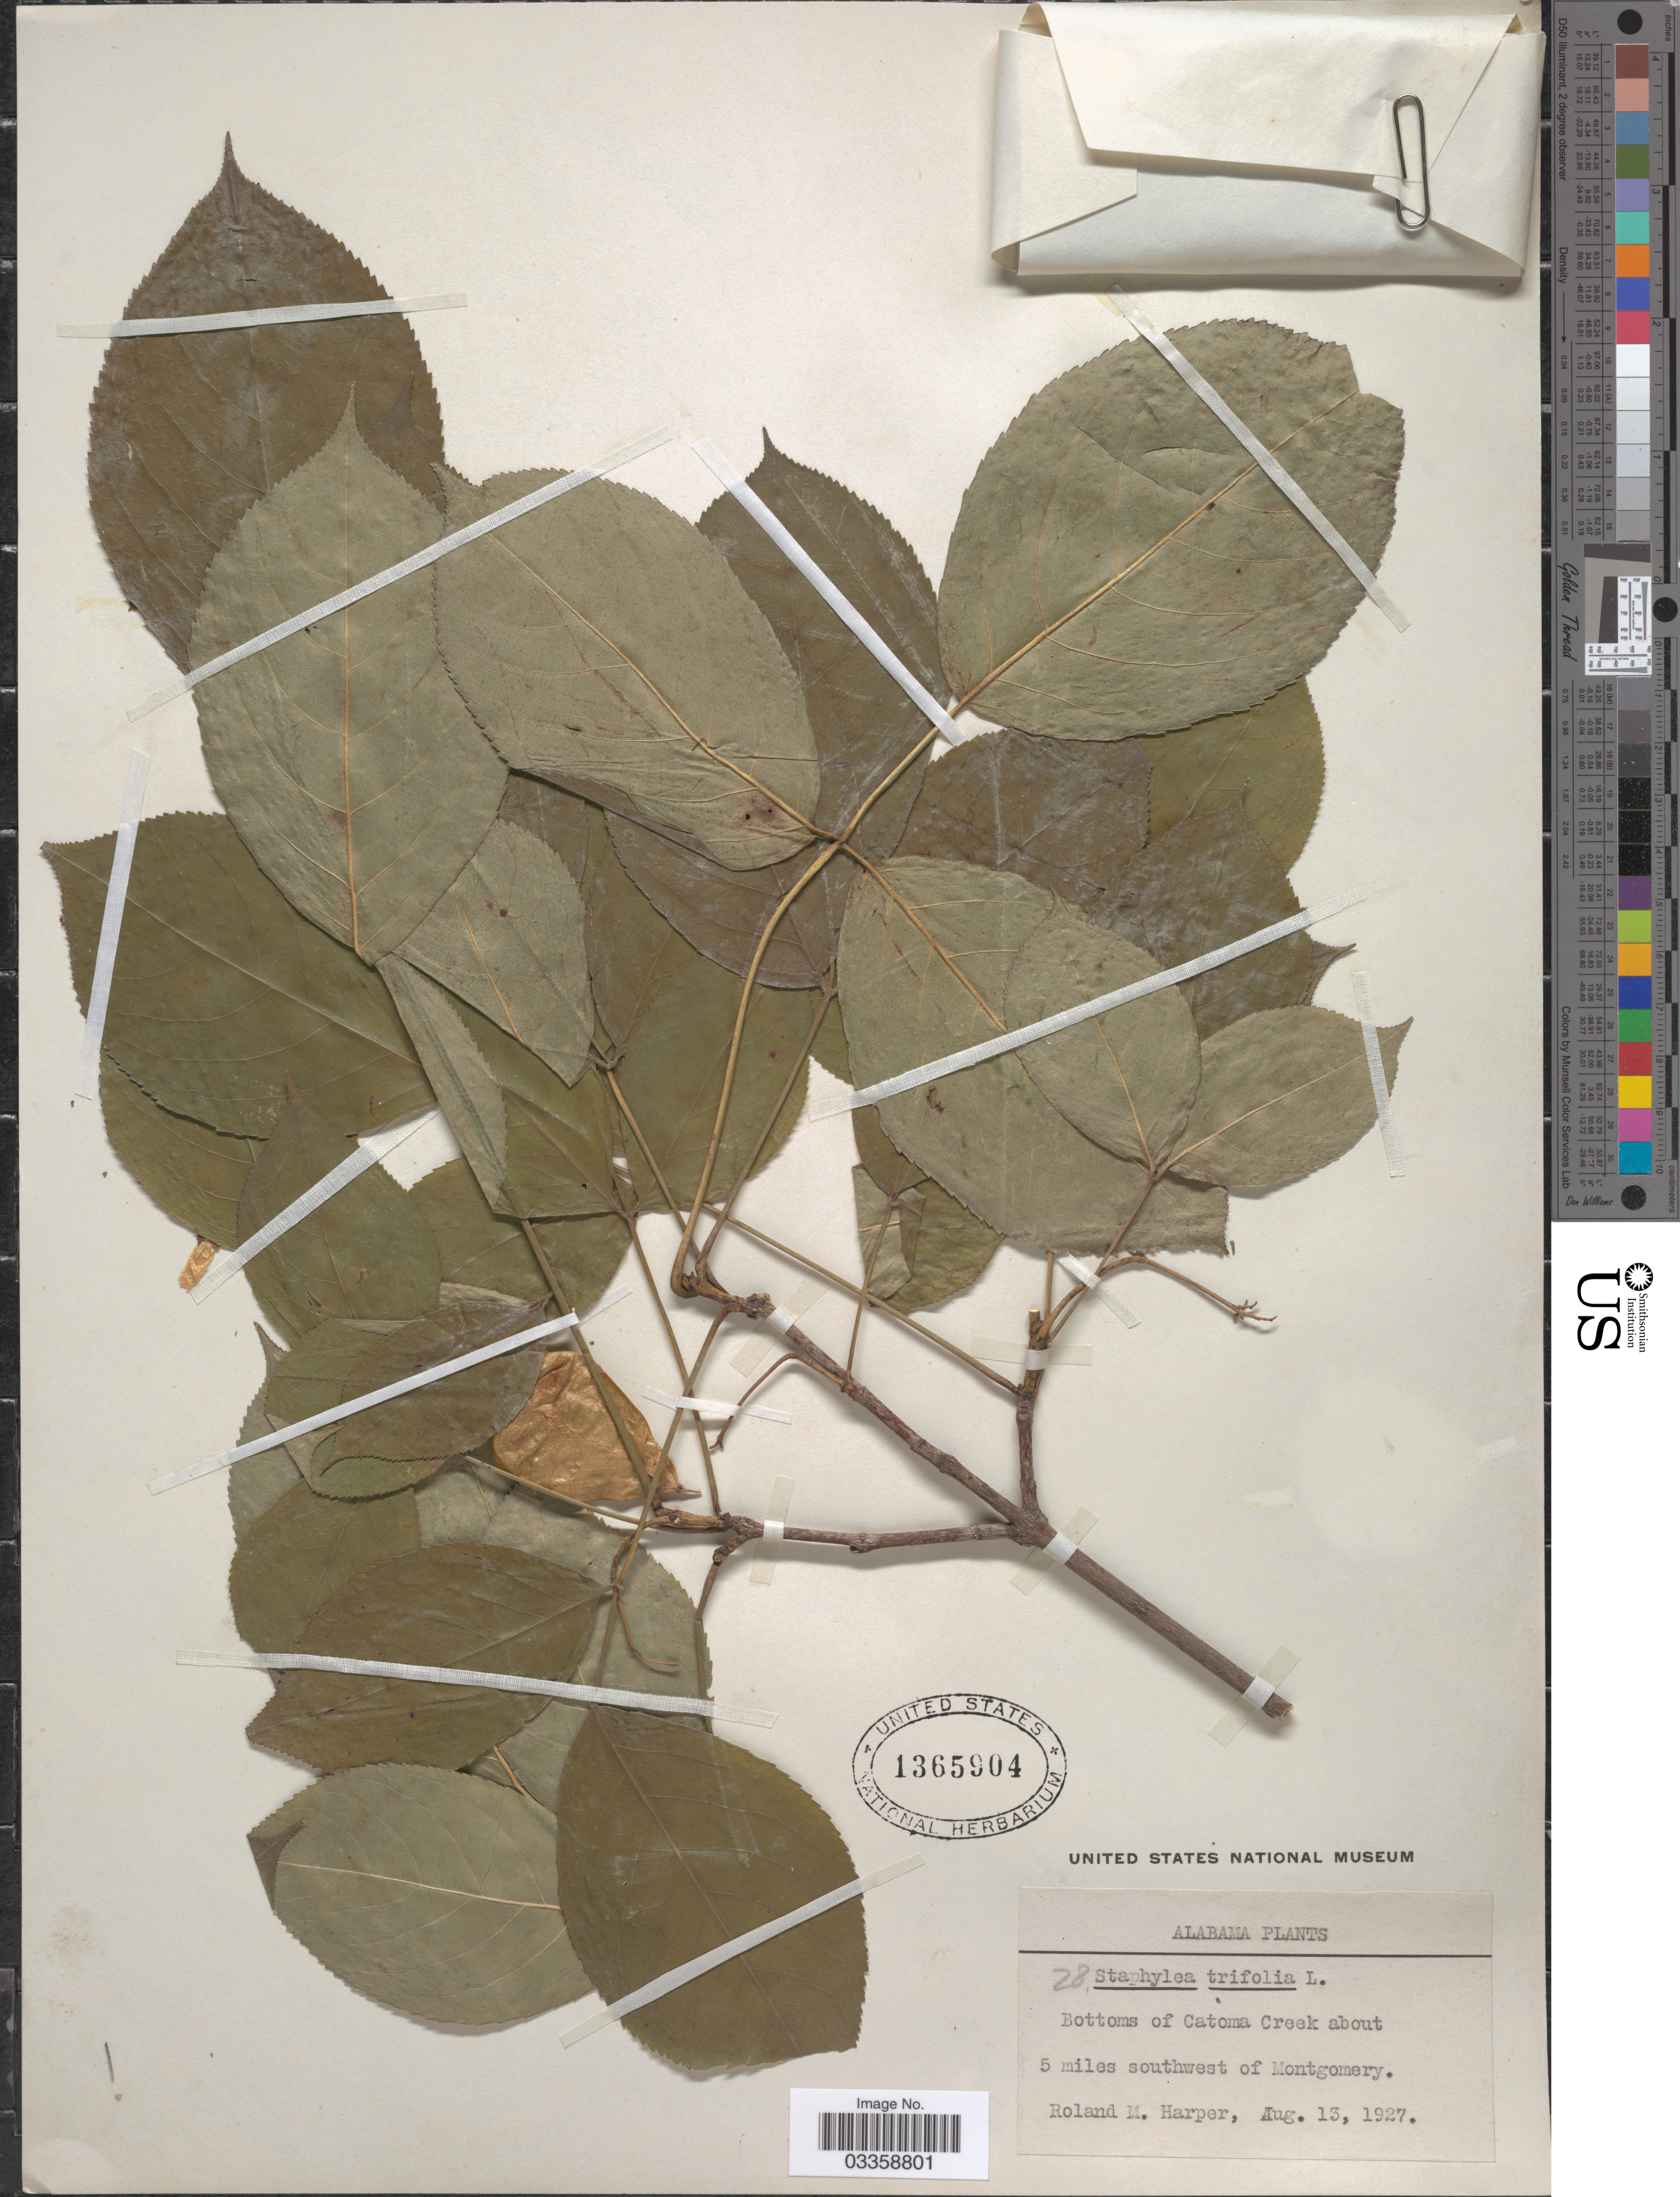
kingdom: Plantae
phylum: Tracheophyta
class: Magnoliopsida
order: Crossosomatales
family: Staphyleaceae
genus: Staphylea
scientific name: Staphylea trifolia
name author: L.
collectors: R. M. Harper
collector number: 28?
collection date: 1927-08-13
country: United States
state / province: Alabama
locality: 5 miles southwest of Montgomery.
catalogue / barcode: US 1365904